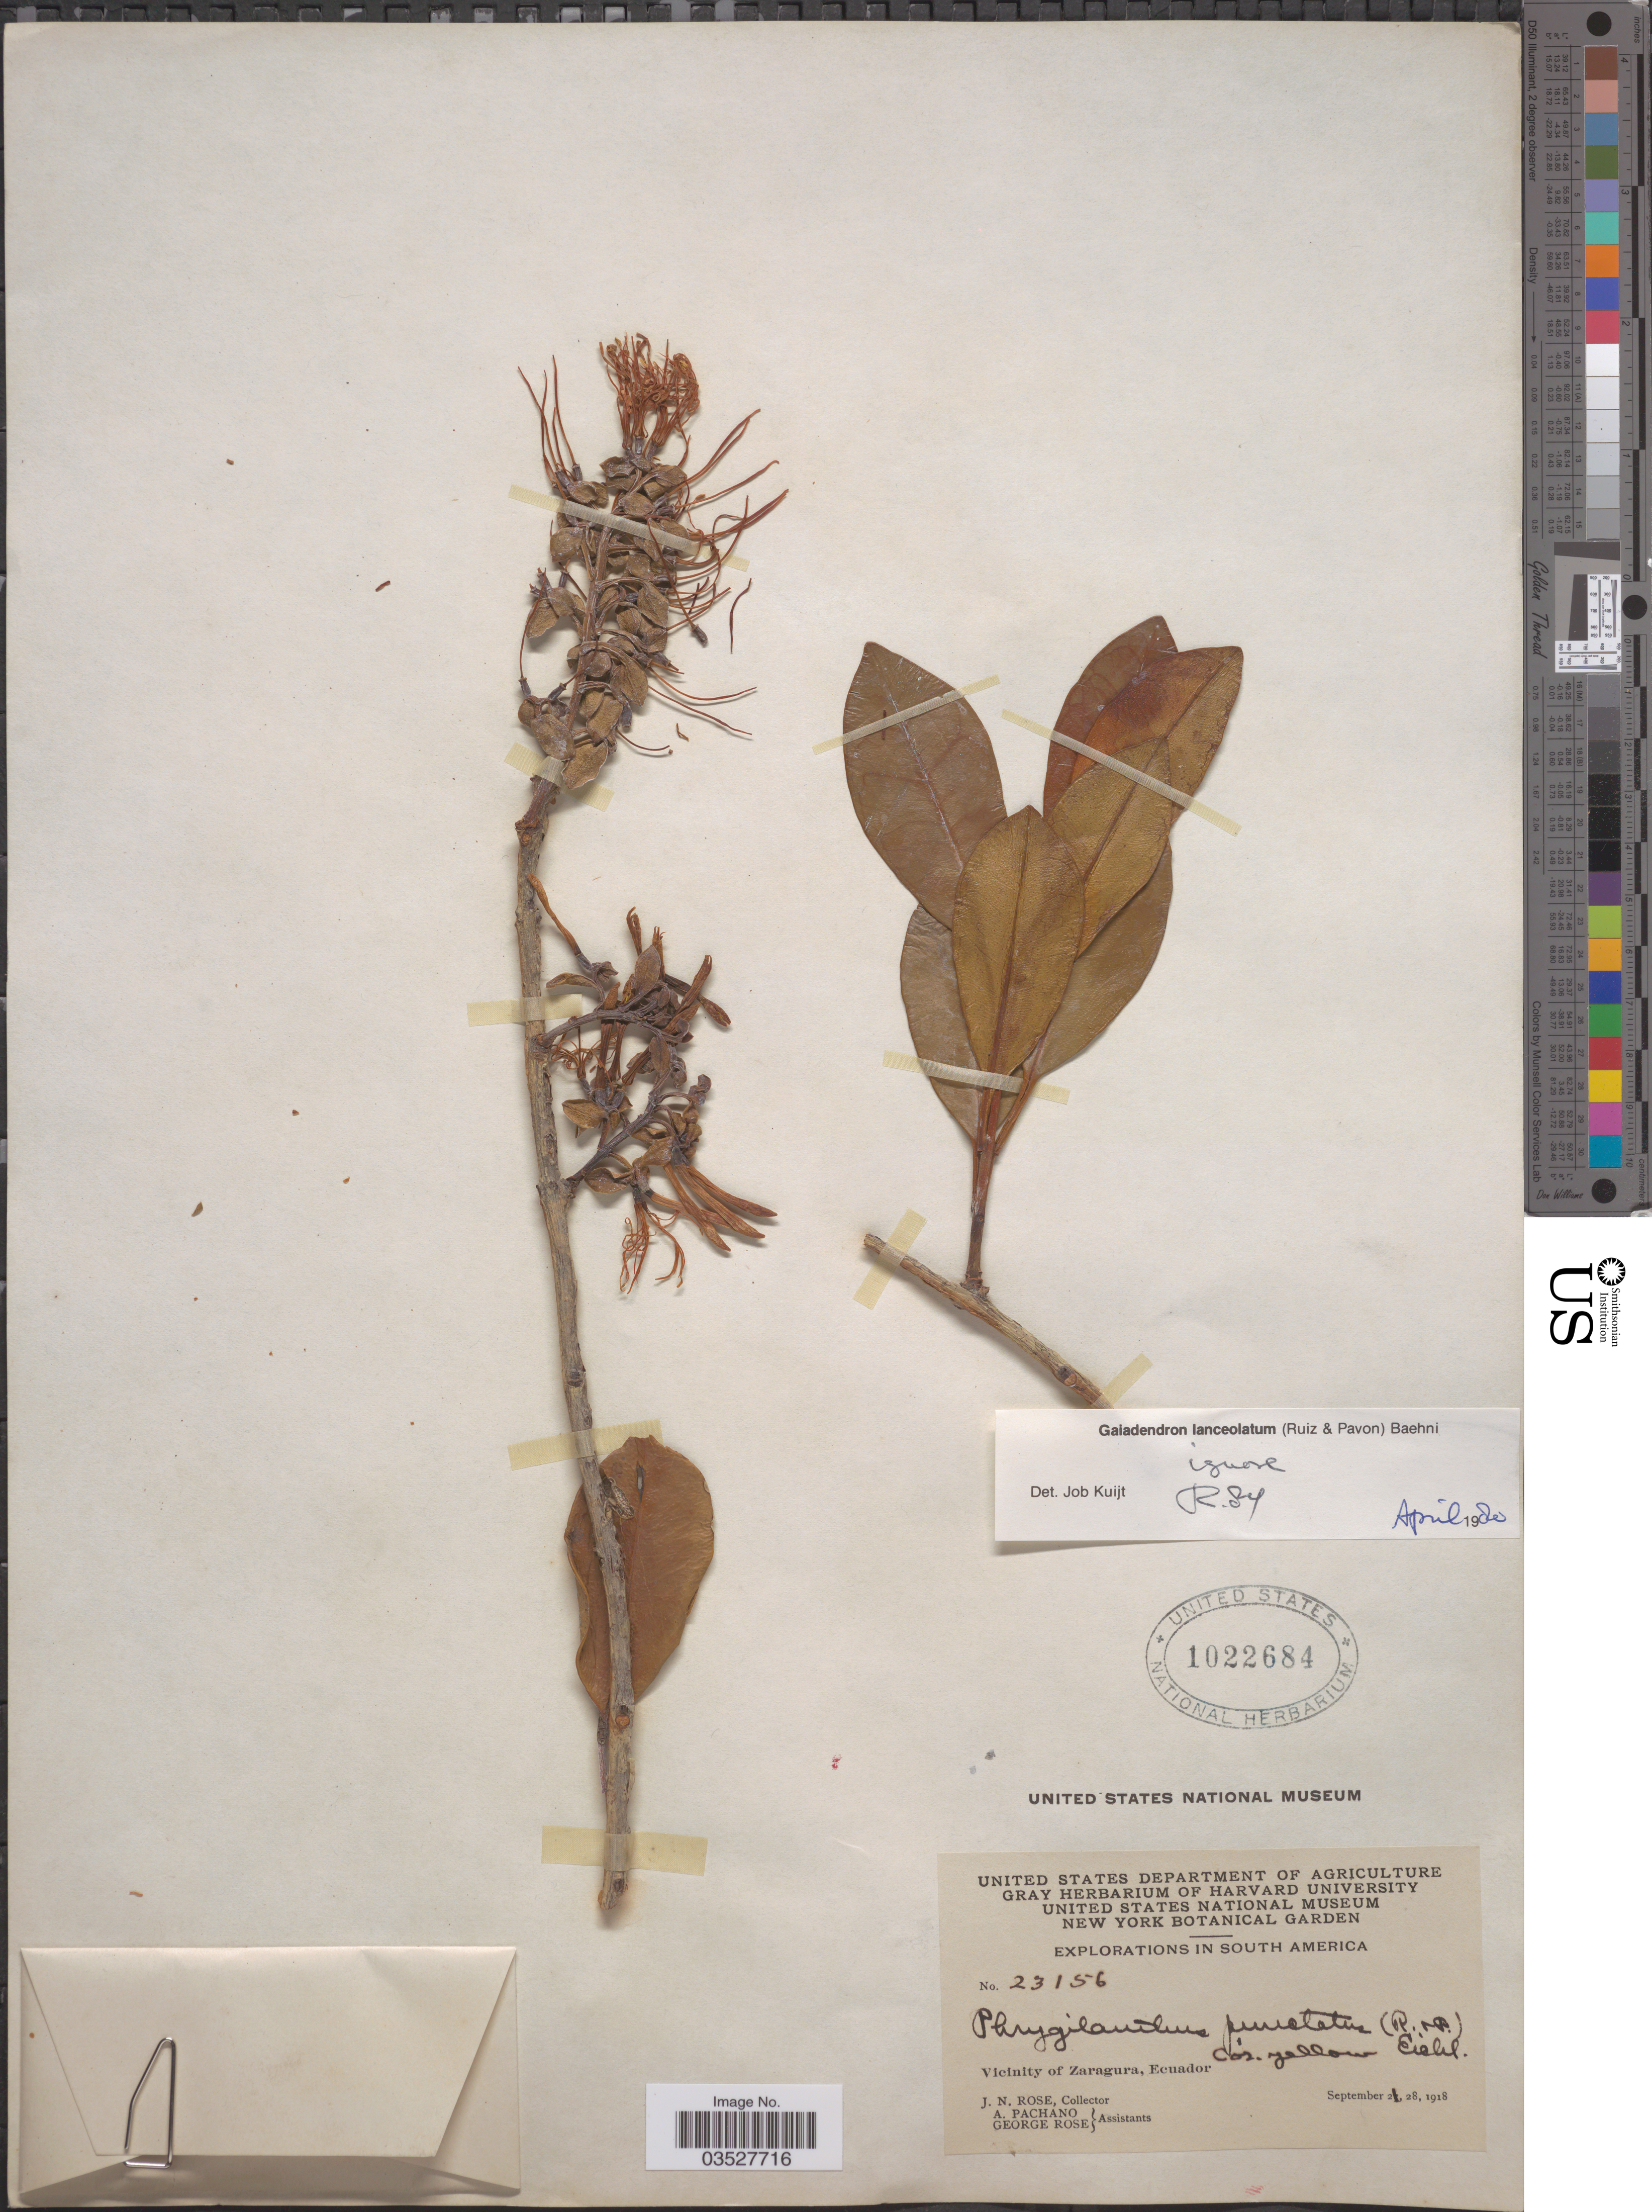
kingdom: Plantae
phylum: Tracheophyta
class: Magnoliopsida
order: Santalales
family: Loranthaceae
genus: Gaiadendron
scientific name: Gaiadendron punctatum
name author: (Ruiz & Pav.) G. Don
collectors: J. N. Rose, A. Pachano & G. Rose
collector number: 23156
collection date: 1918-09-28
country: Ecuador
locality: Vicinity of Zaragura.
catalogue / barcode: US 1022684